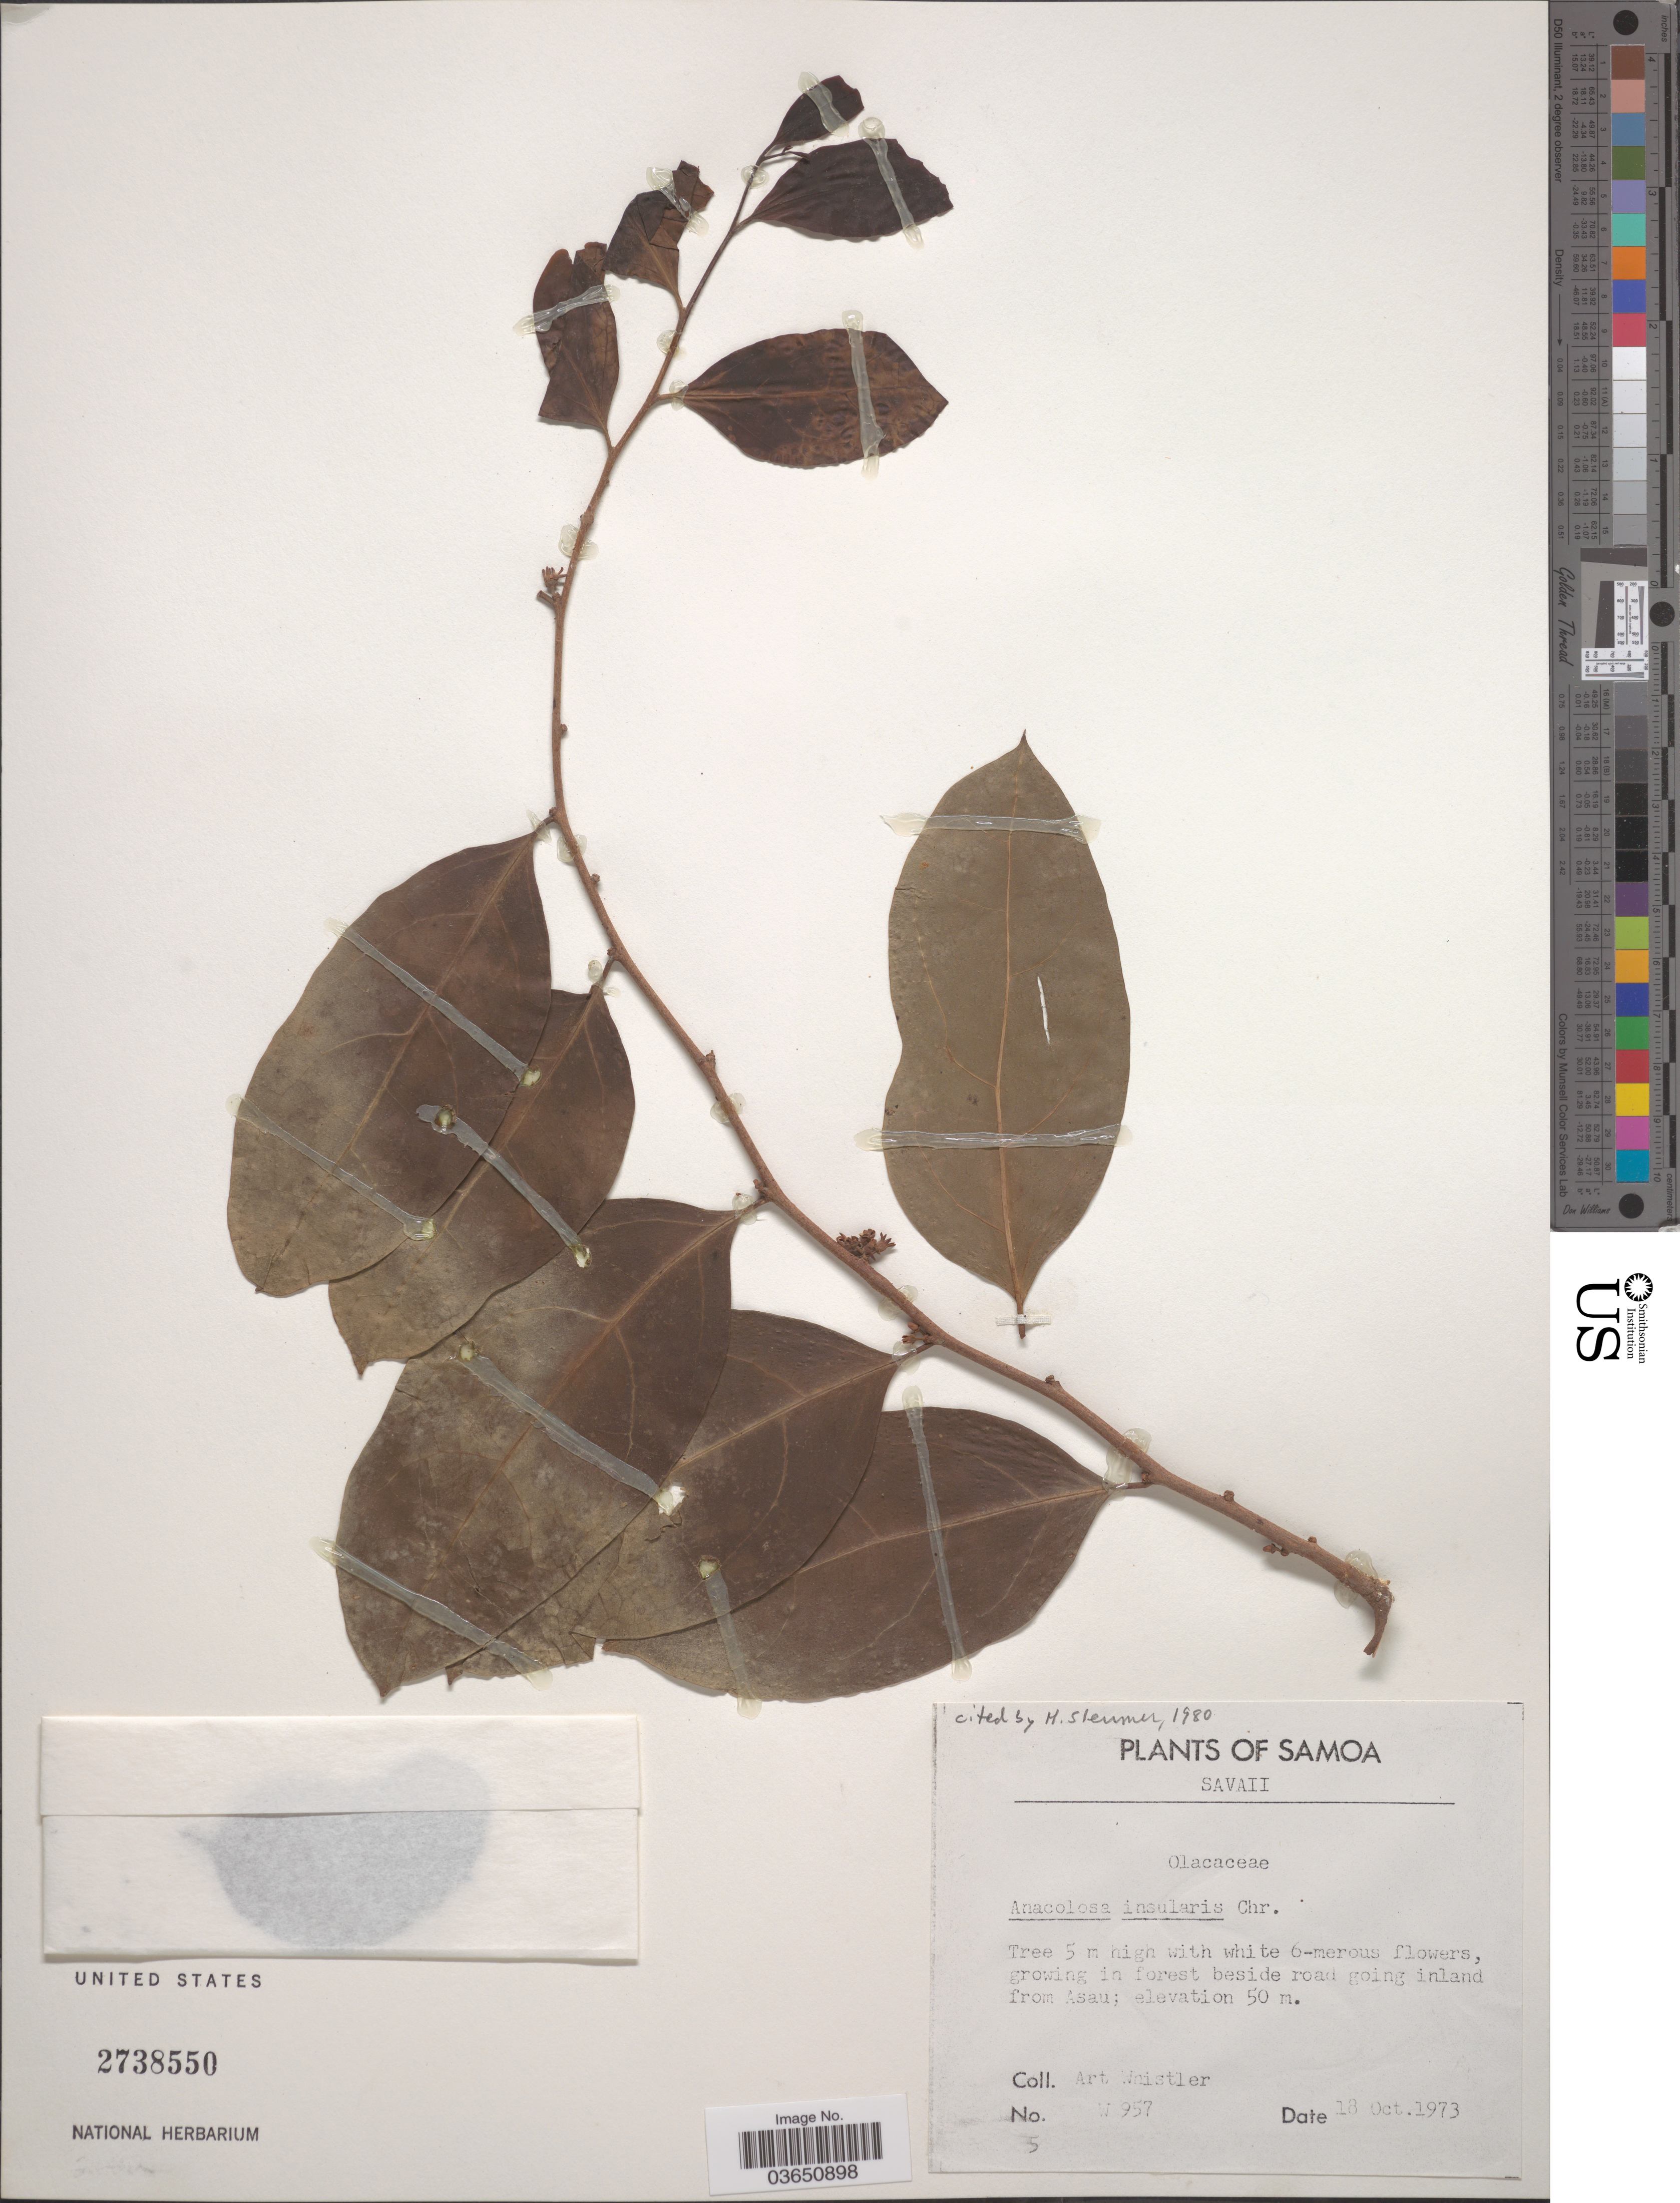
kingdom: Plantae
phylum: Tracheophyta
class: Magnoliopsida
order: Santalales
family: Aptandraceae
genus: Anacolosa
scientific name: Anacolosa insularis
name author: Christoph.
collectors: A. Whistler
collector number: W 957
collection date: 1973-10-18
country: Samoa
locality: Samoa. Savaii. Growing in forest beside road going inland from Asau.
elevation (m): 50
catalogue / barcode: US 2738550